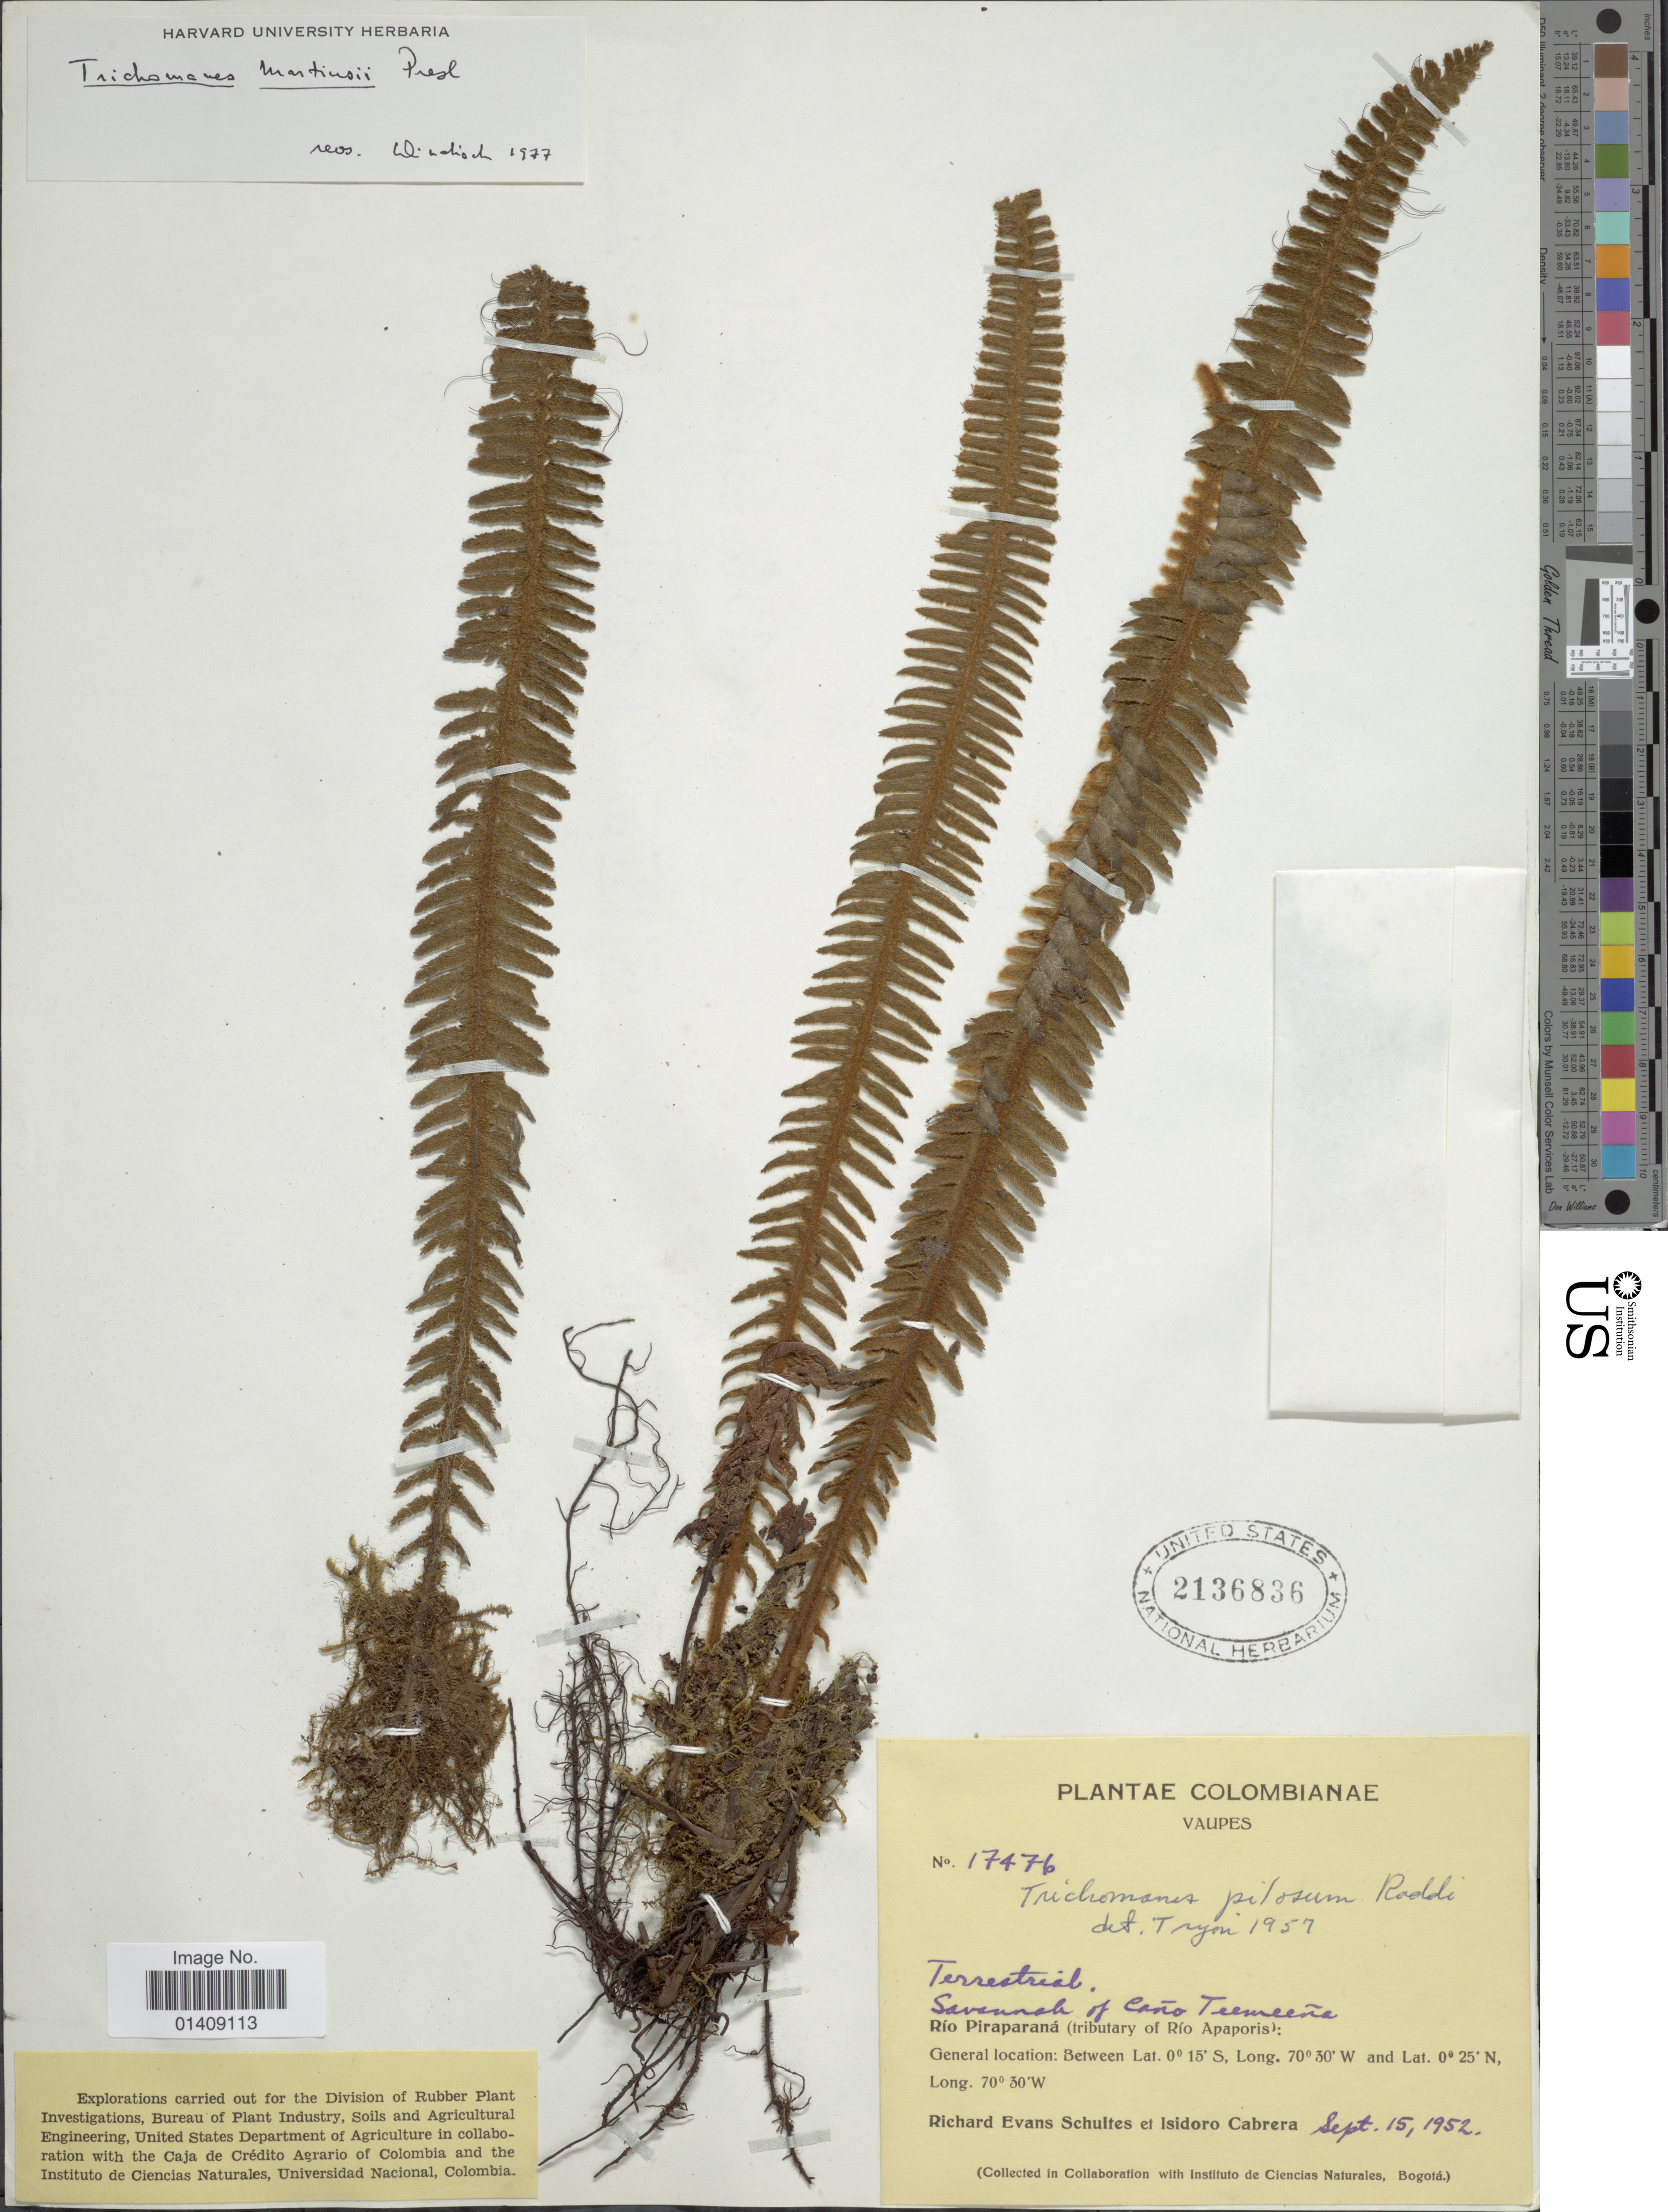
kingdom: Plantae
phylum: Tracheophyta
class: Polypodiopsida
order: Hymenophyllales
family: Hymenophyllaceae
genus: Trichomanes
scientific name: Trichomanes martiusii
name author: C. Presl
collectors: R. E. Schultes & I. Cabrera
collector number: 17476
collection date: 1952-09-15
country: Colombia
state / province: Vaupés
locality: Terrestrial. Savannah of Caño Teemeeña. Río Piraparaná (tributary of Río Apaporis);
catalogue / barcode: US 2136836